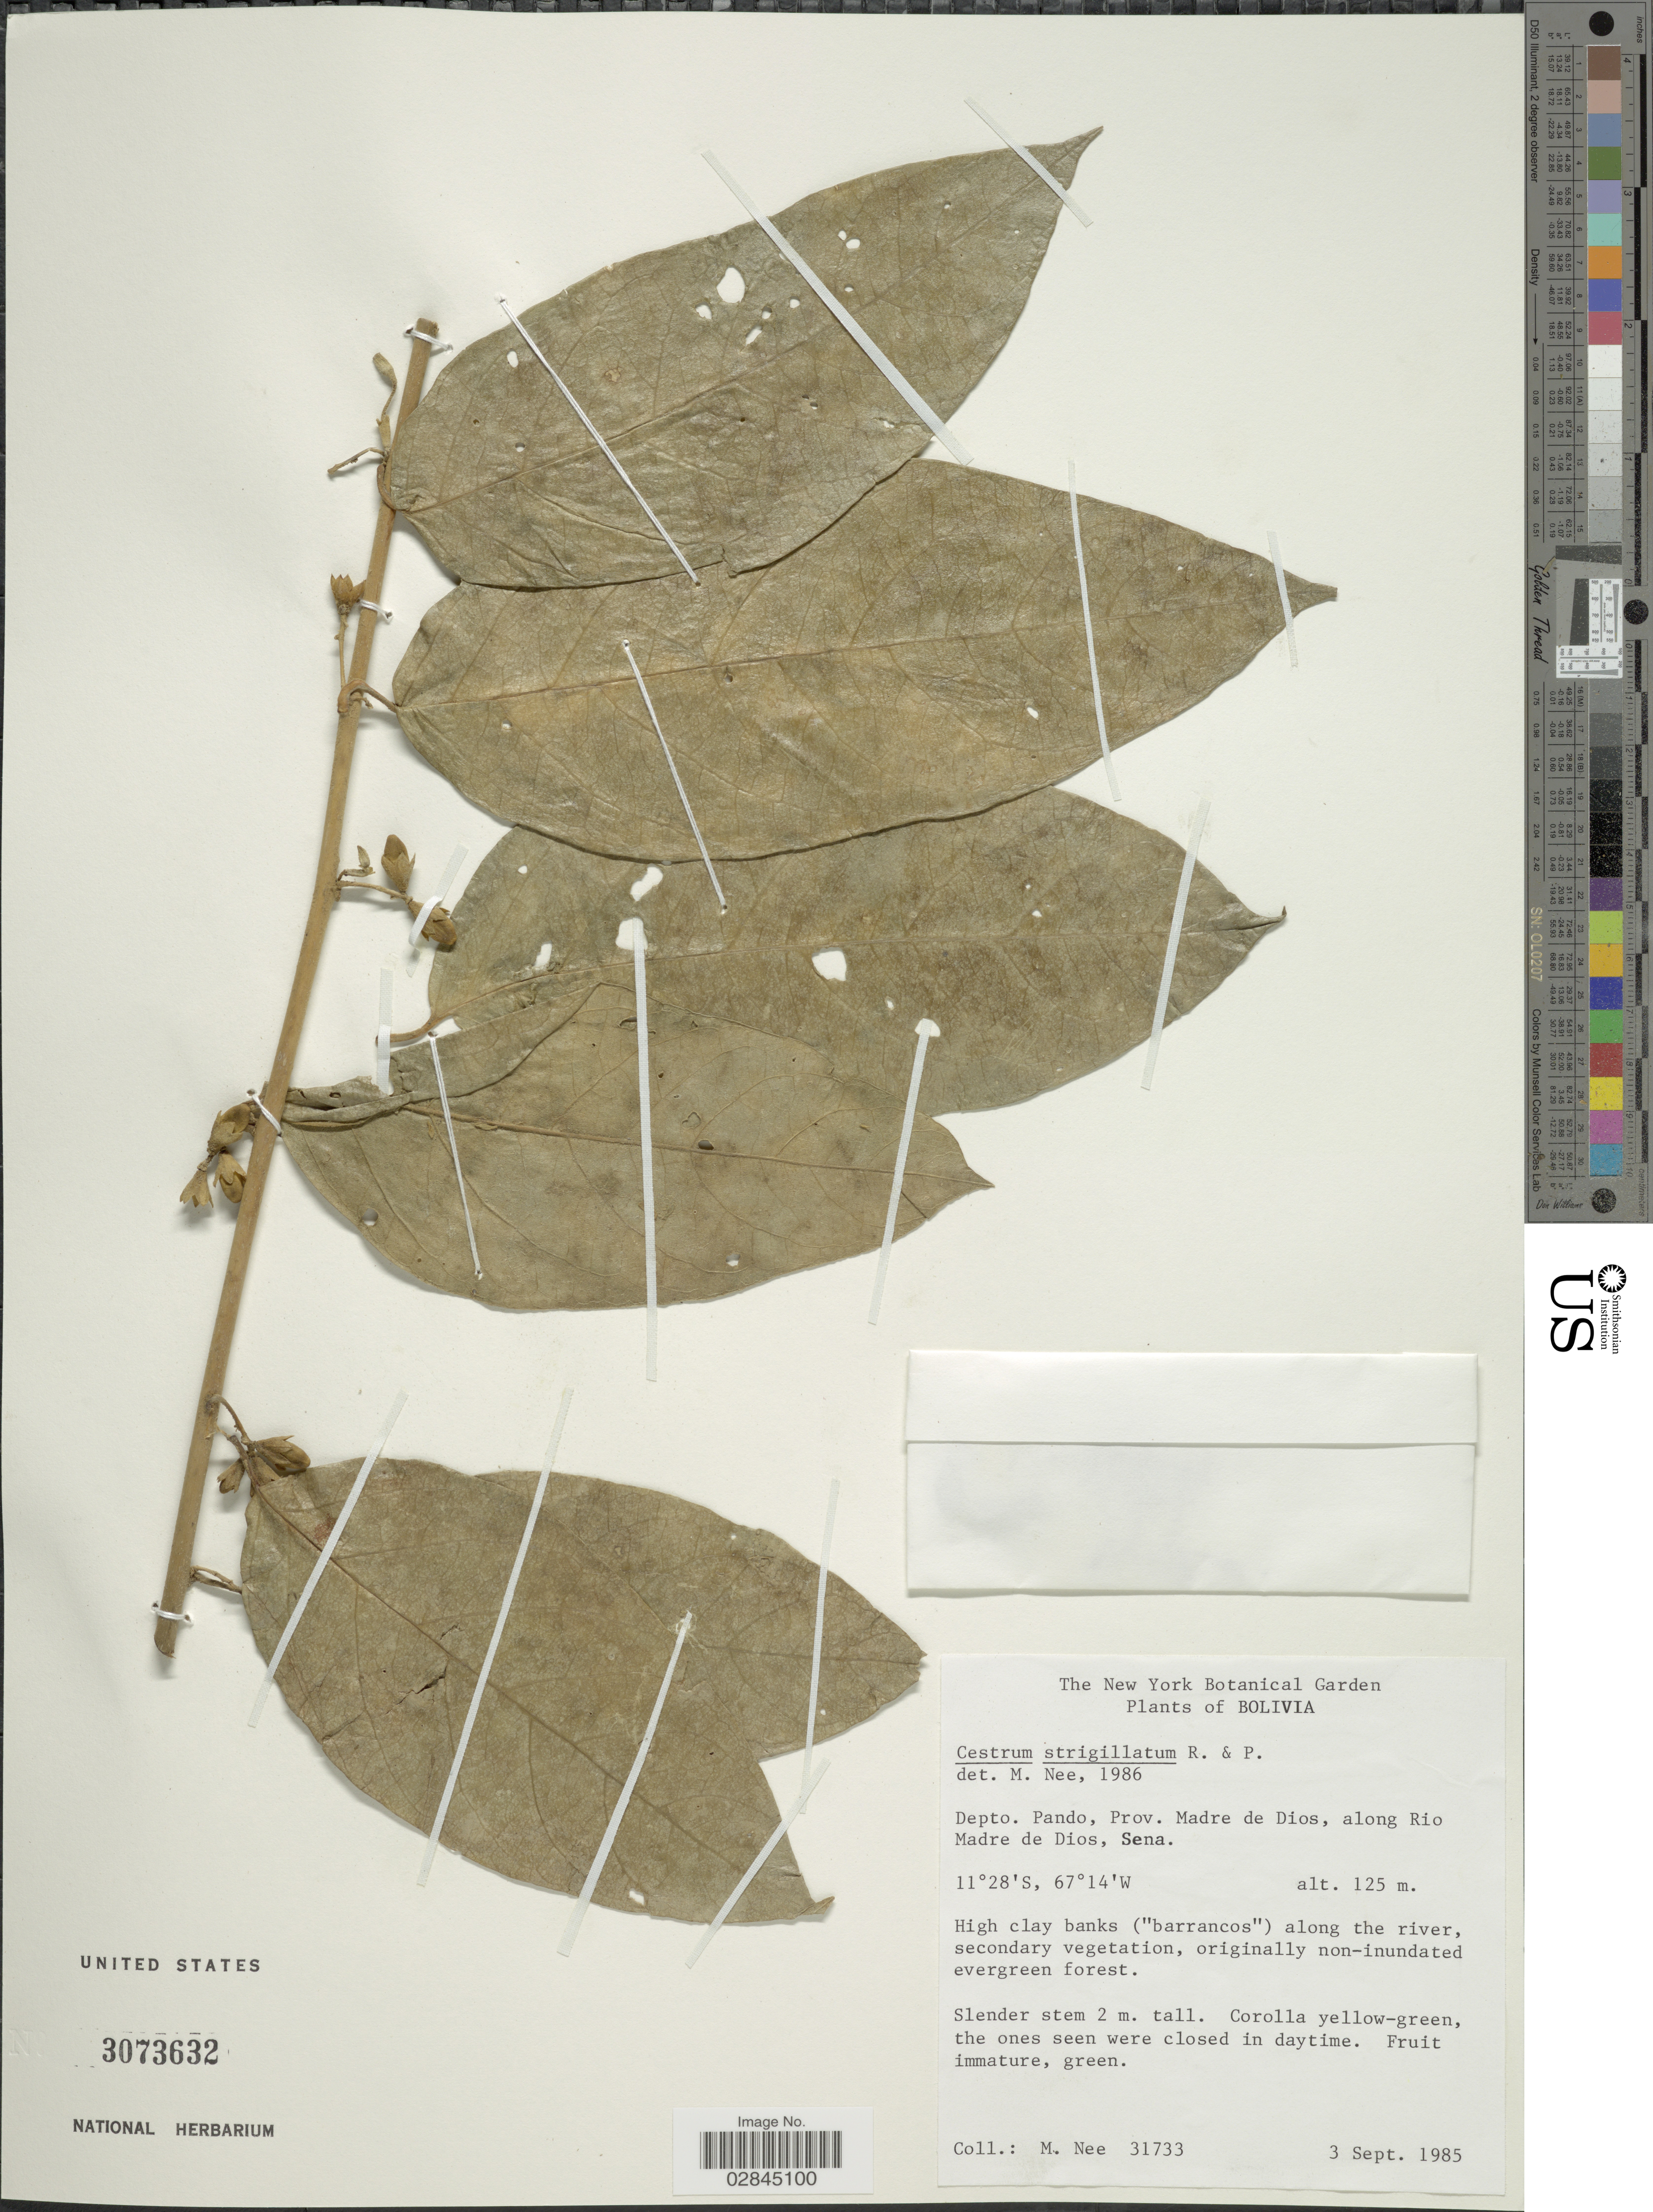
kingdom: Plantae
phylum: Tracheophyta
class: Magnoliopsida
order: Solanales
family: Solanaceae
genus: Cestrum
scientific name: Cestrum strigilatum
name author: Ruiz & Pav.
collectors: M. Nee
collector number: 31733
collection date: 1985-09-03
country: Bolivia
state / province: Pando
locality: Depto. Pando, Prov. Madre de Dios, along Rio Madre de Dios, Sena.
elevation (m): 125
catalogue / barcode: US 3073632